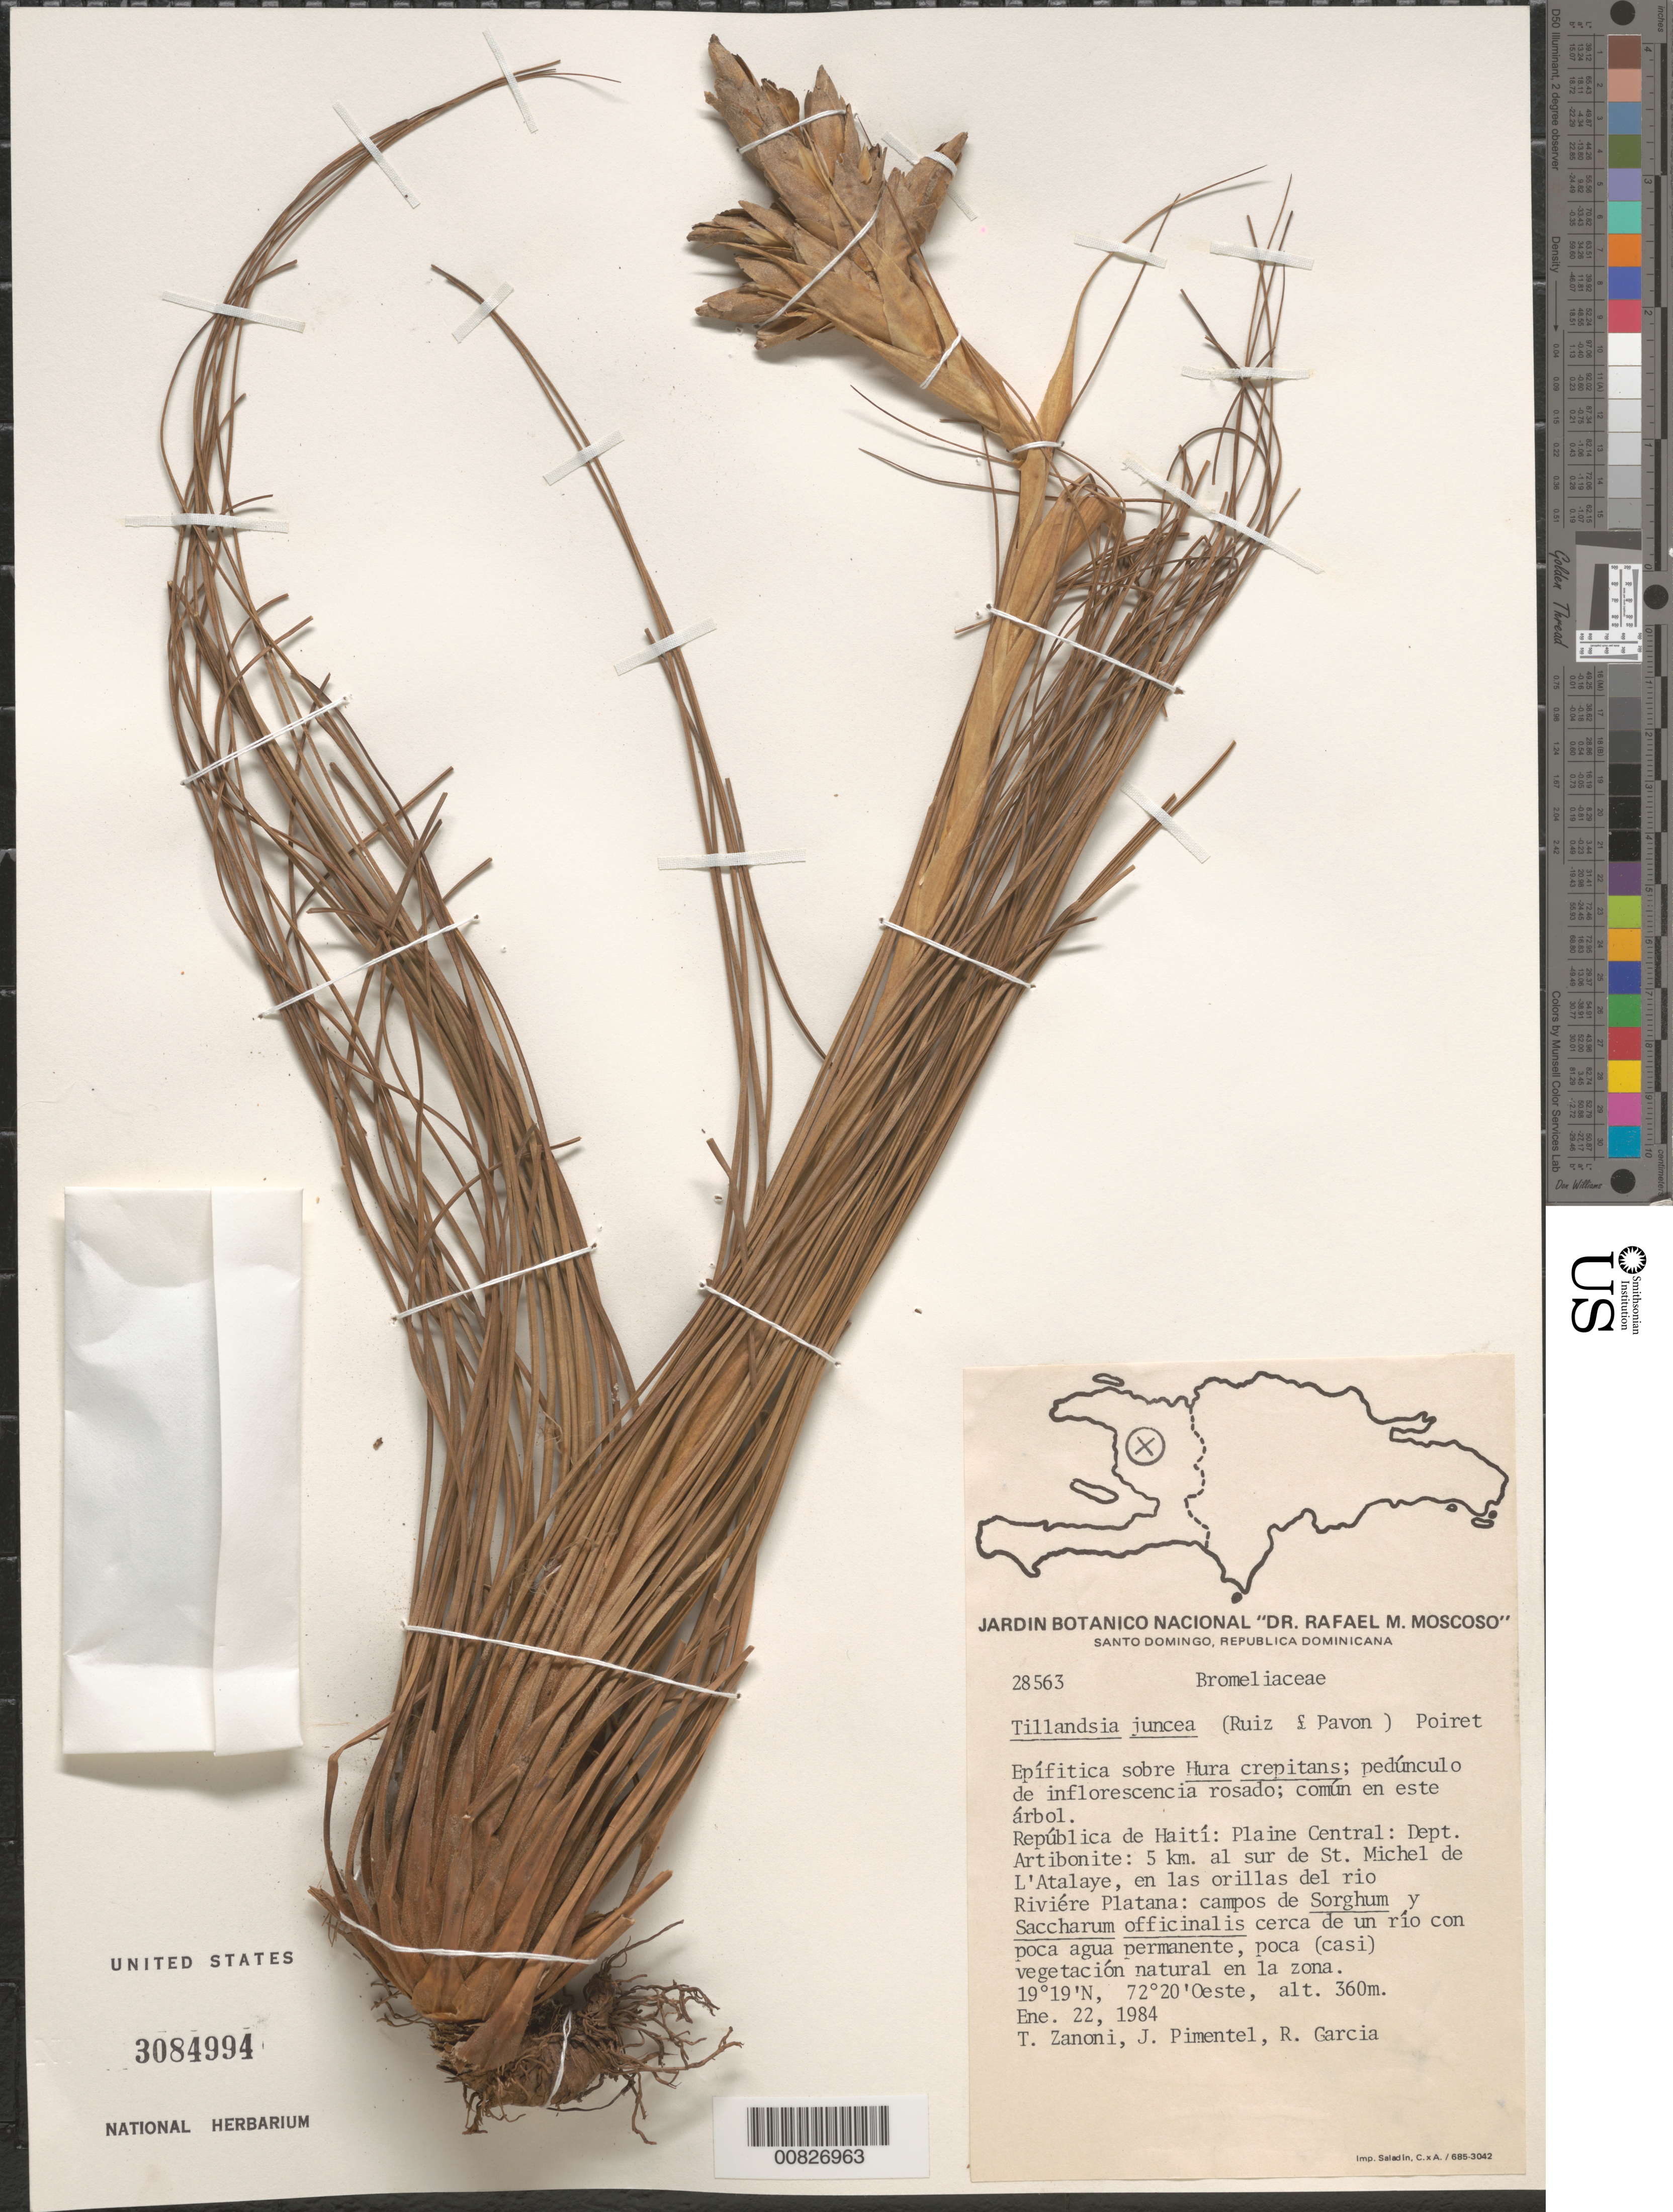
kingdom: Plantae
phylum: Tracheophyta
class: Liliopsida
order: Poales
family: Bromeliaceae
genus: Tillandsia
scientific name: Tillandsia juncea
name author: (Ruiz & Pav.) Poir.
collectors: T. A. Zanoni, J. Pimentel & R. G. García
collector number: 28563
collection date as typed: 22 Jan 1984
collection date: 1984-01-22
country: Haiti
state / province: Artibonite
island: Hispaniola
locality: Plaine Central: Dept. Artibonite: 5 km. al sur de St. Michel de l'Atalaye, en las orillas del Río Riviére Platana.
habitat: Sobre Hura crepitans. Campos de Sorghum y Saccharum officinalis cerca de un río con poca agua permanente…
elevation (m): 360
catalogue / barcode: US 3084994